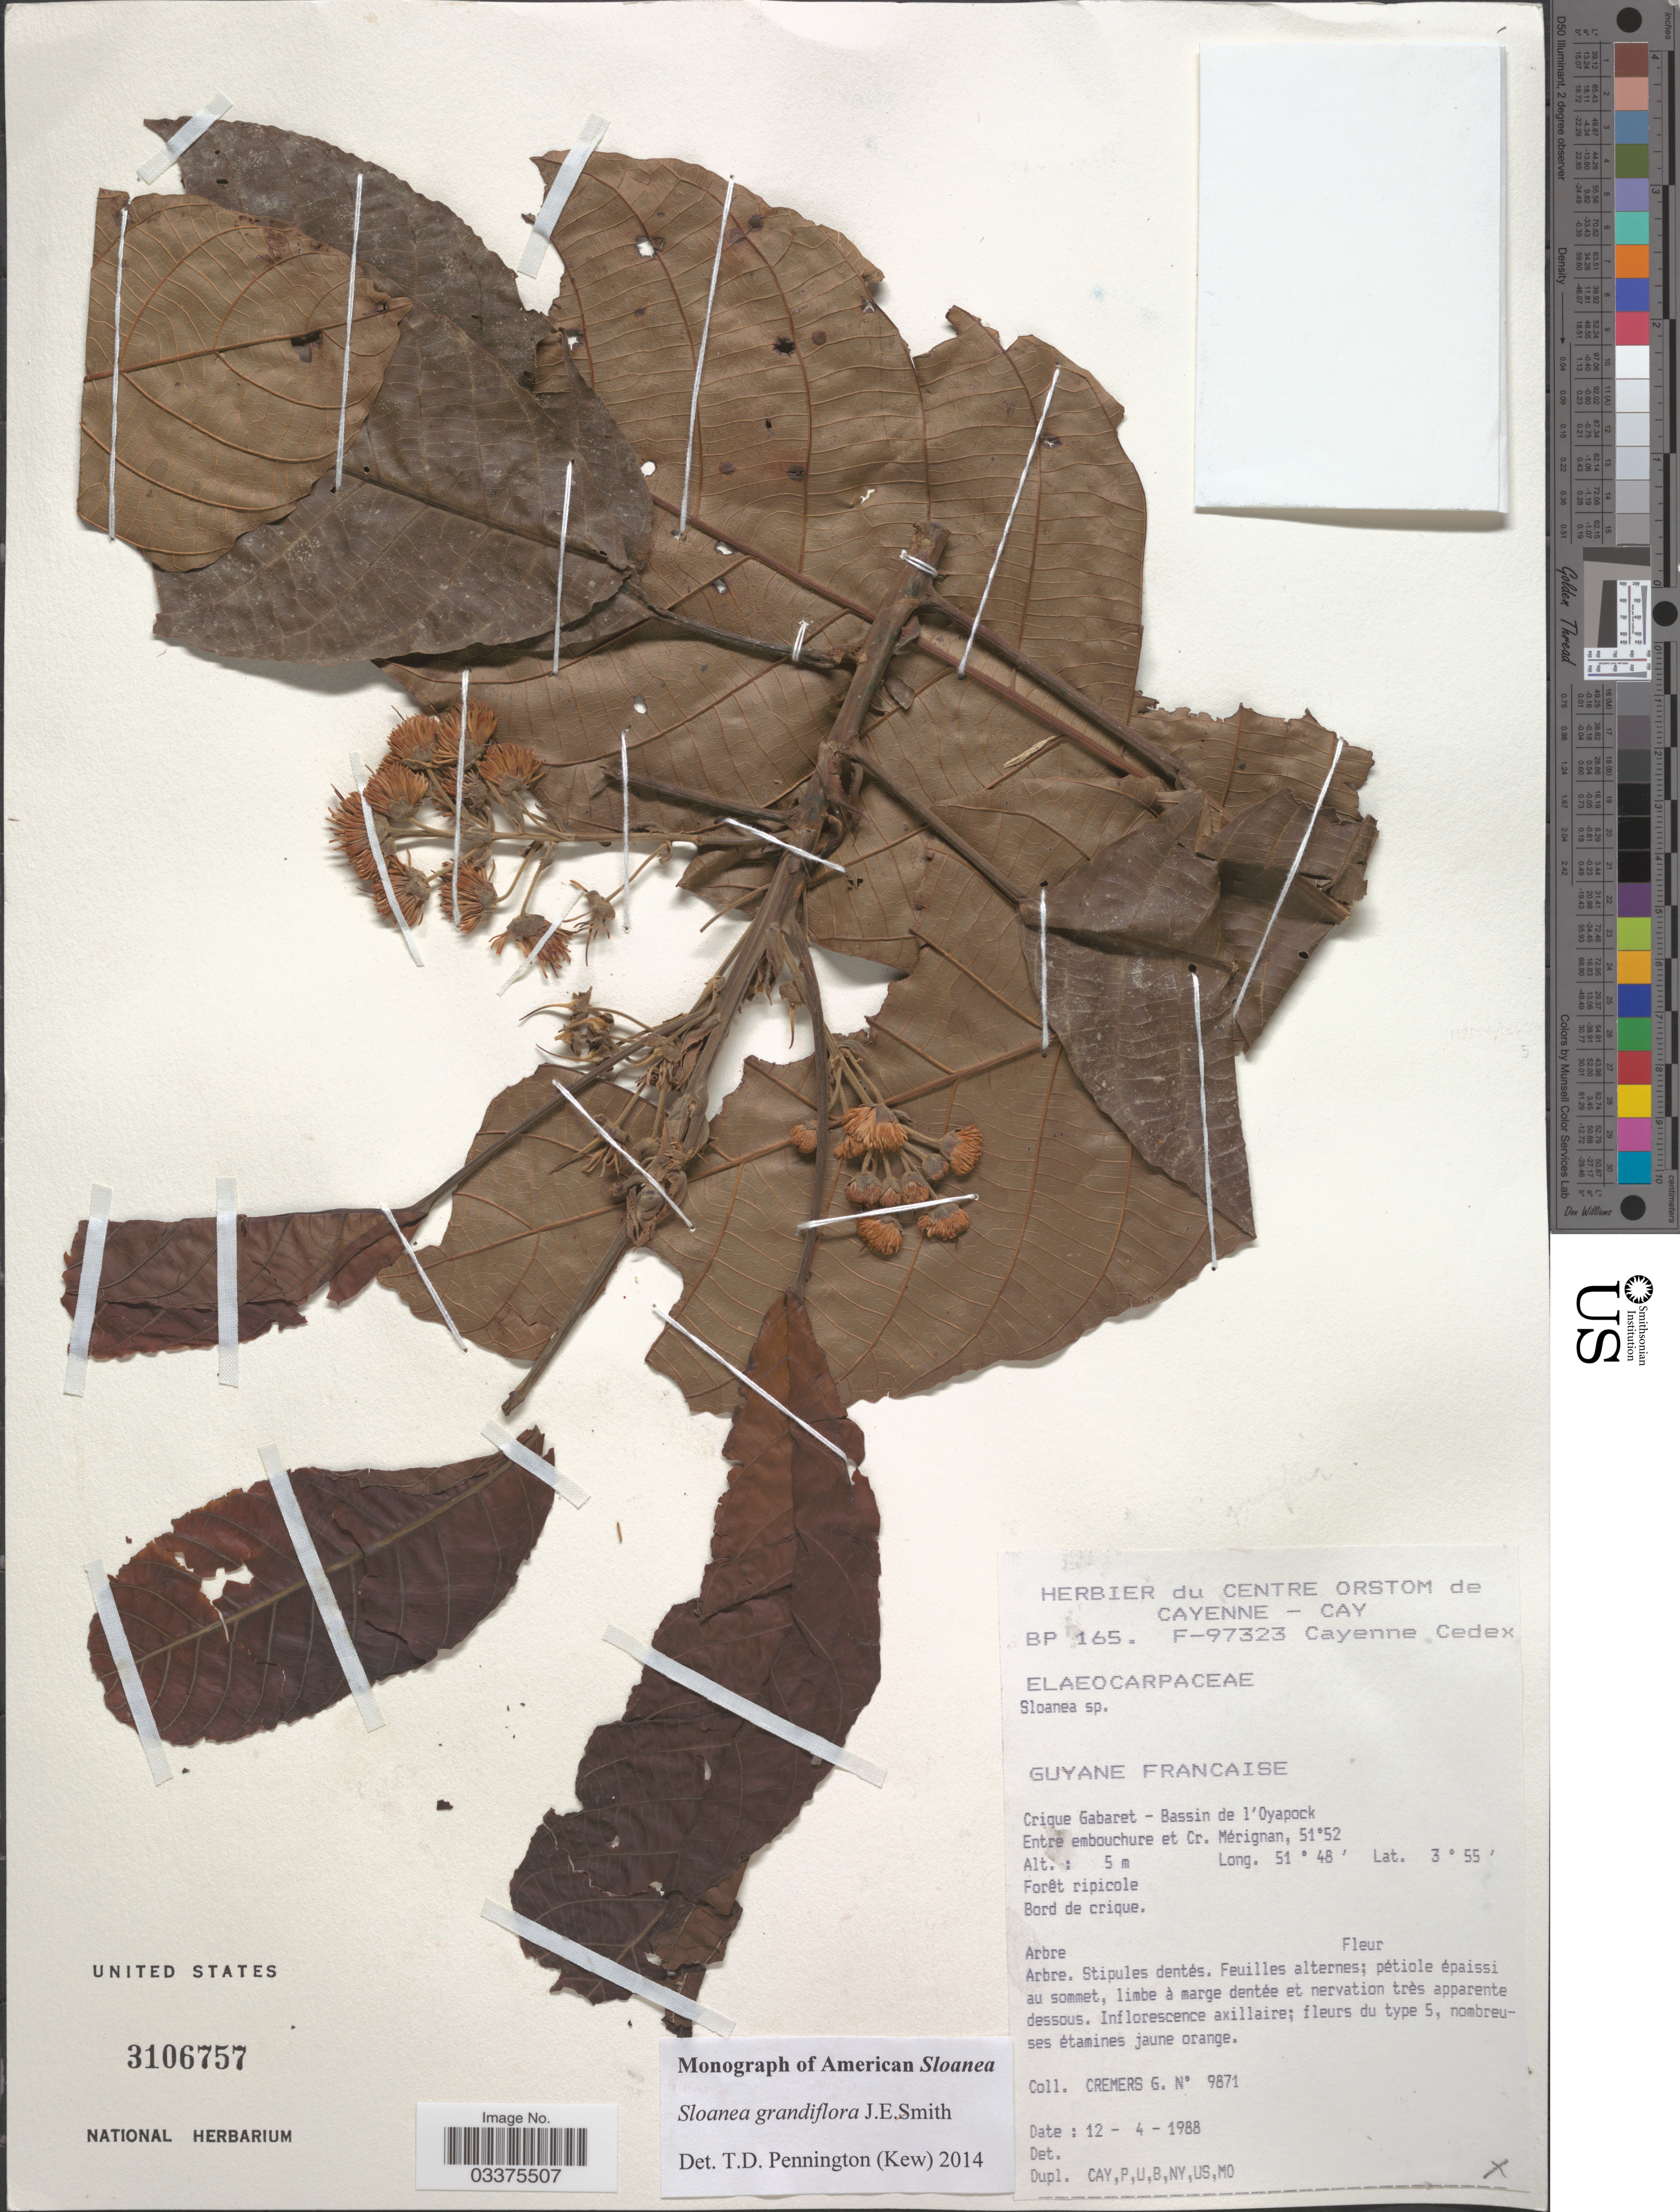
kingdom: Plantae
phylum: Tracheophyta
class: Magnoliopsida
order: Oxalidales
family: Elaeocarpaceae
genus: Sloanea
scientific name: Sloanea grandiflora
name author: Sm.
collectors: G. Cremers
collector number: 9871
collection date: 1988-04-12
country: French Guiana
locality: Guyana Francaise, Crique Gabaret - Bassin de l'Oyapock, Entre embouchure et Cr. Mérignan.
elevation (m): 5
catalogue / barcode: US 3106757